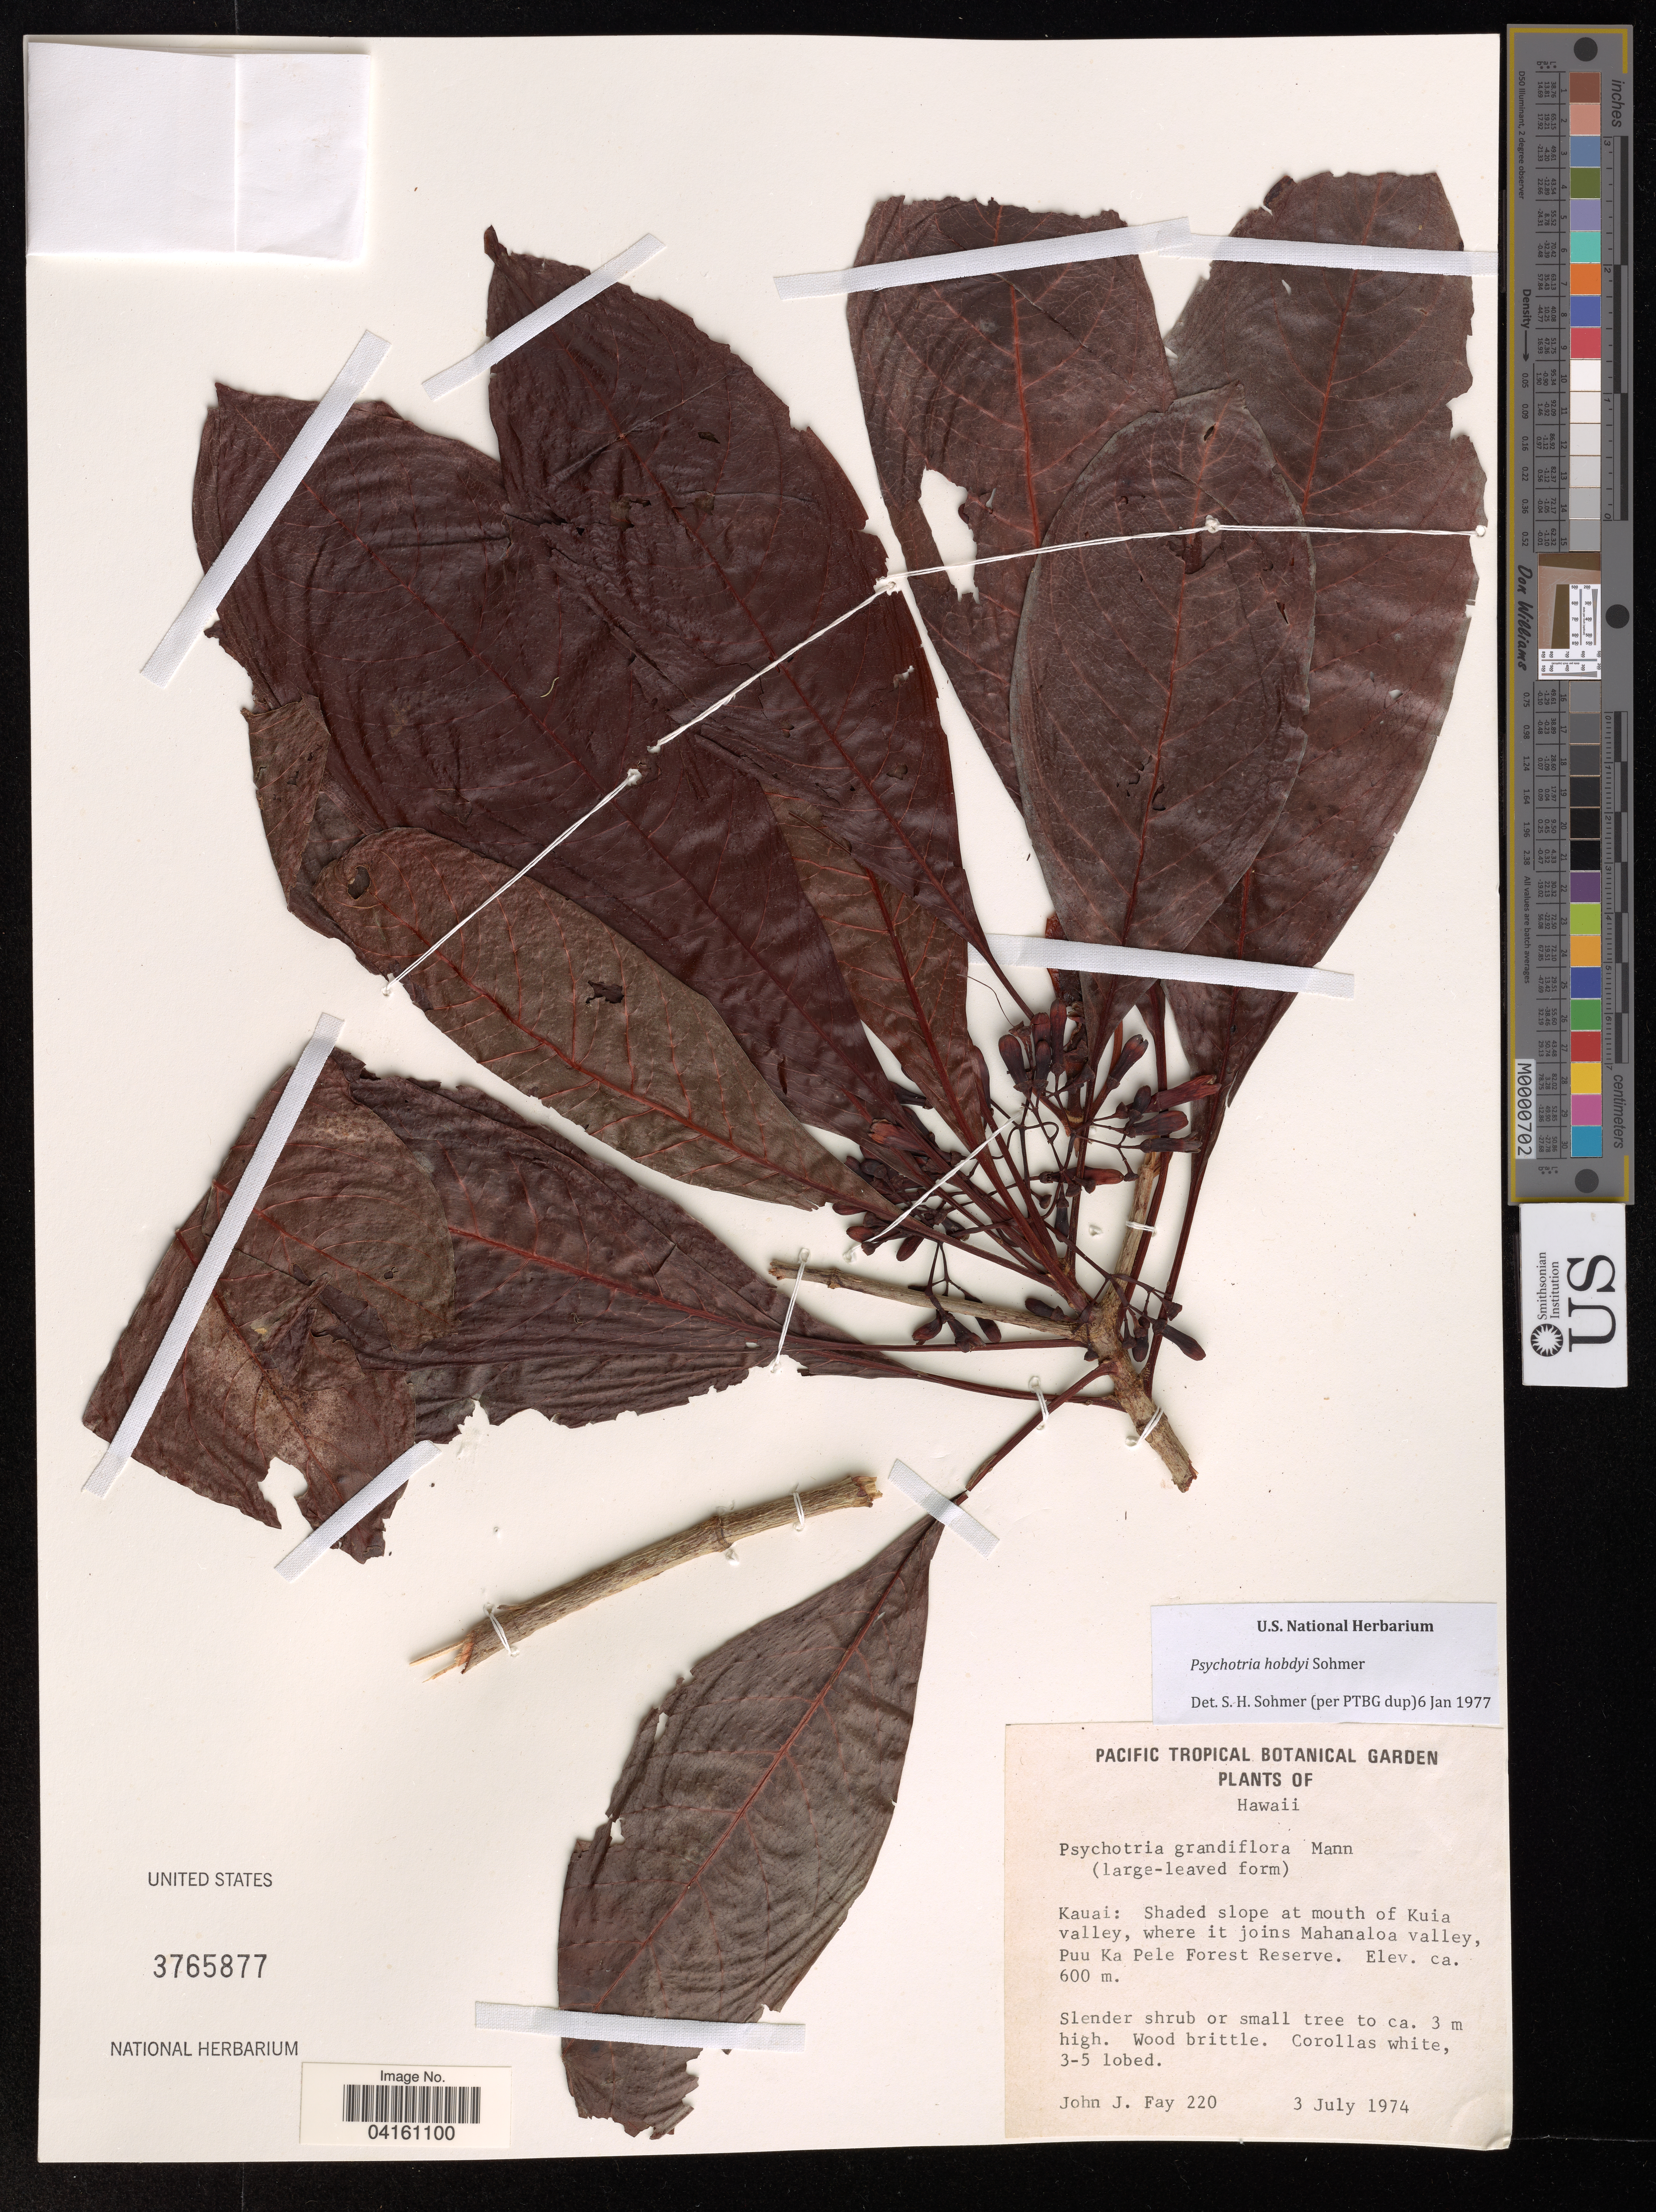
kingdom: Plantae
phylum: Tracheophyta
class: Magnoliopsida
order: Gentianales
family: Rubiaceae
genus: Psychotria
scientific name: Psychotria hobdyi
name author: Sohmer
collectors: J. Fay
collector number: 220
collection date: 1974-07-03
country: United States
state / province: Hawaii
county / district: Kauai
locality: Kauai. Shaded slope at mouth of Kuia valley, where it joins Mahanaloa valley, Puu Ka Pele Forest Reserve.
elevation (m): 600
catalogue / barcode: US 3765877